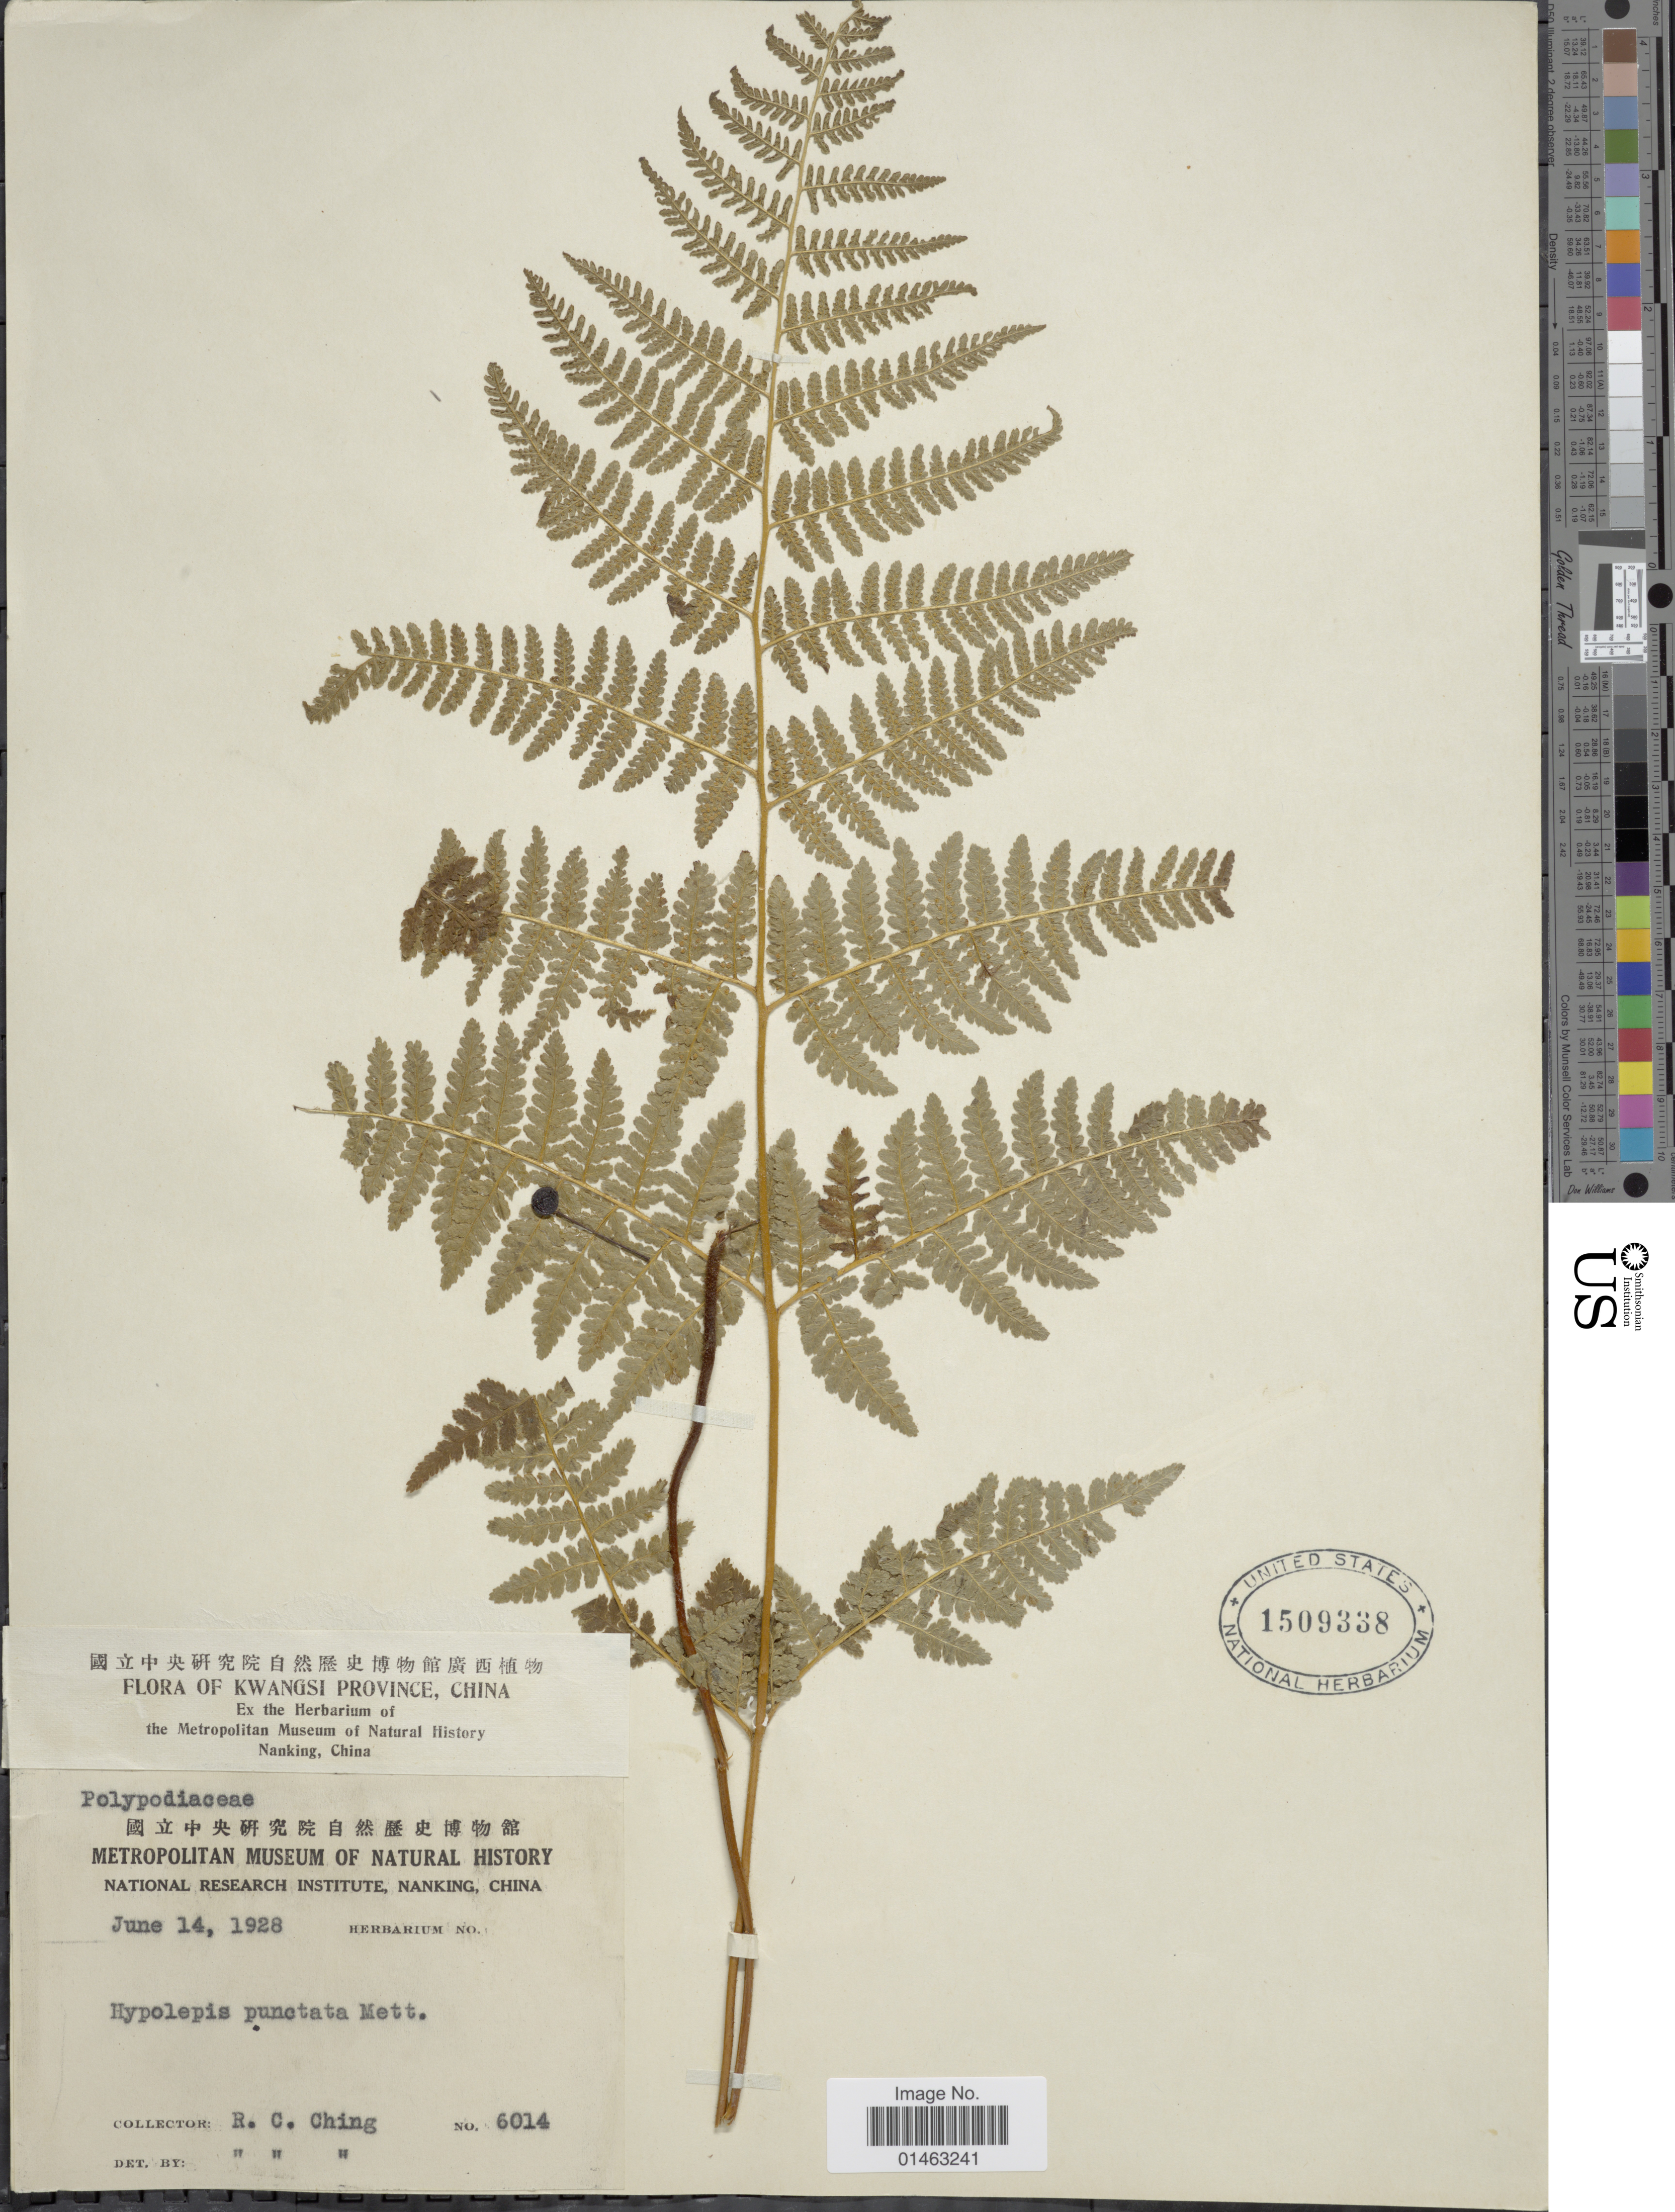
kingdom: Plantae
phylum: Tracheophyta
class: Polypodiopsida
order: Polypodiales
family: Dennstaedtiaceae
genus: Hypolepis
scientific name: Hypolepis punctata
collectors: R. C. Ching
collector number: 6014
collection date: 1928-06-14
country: China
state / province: Guangxi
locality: Kwangsi Province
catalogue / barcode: US 1509338